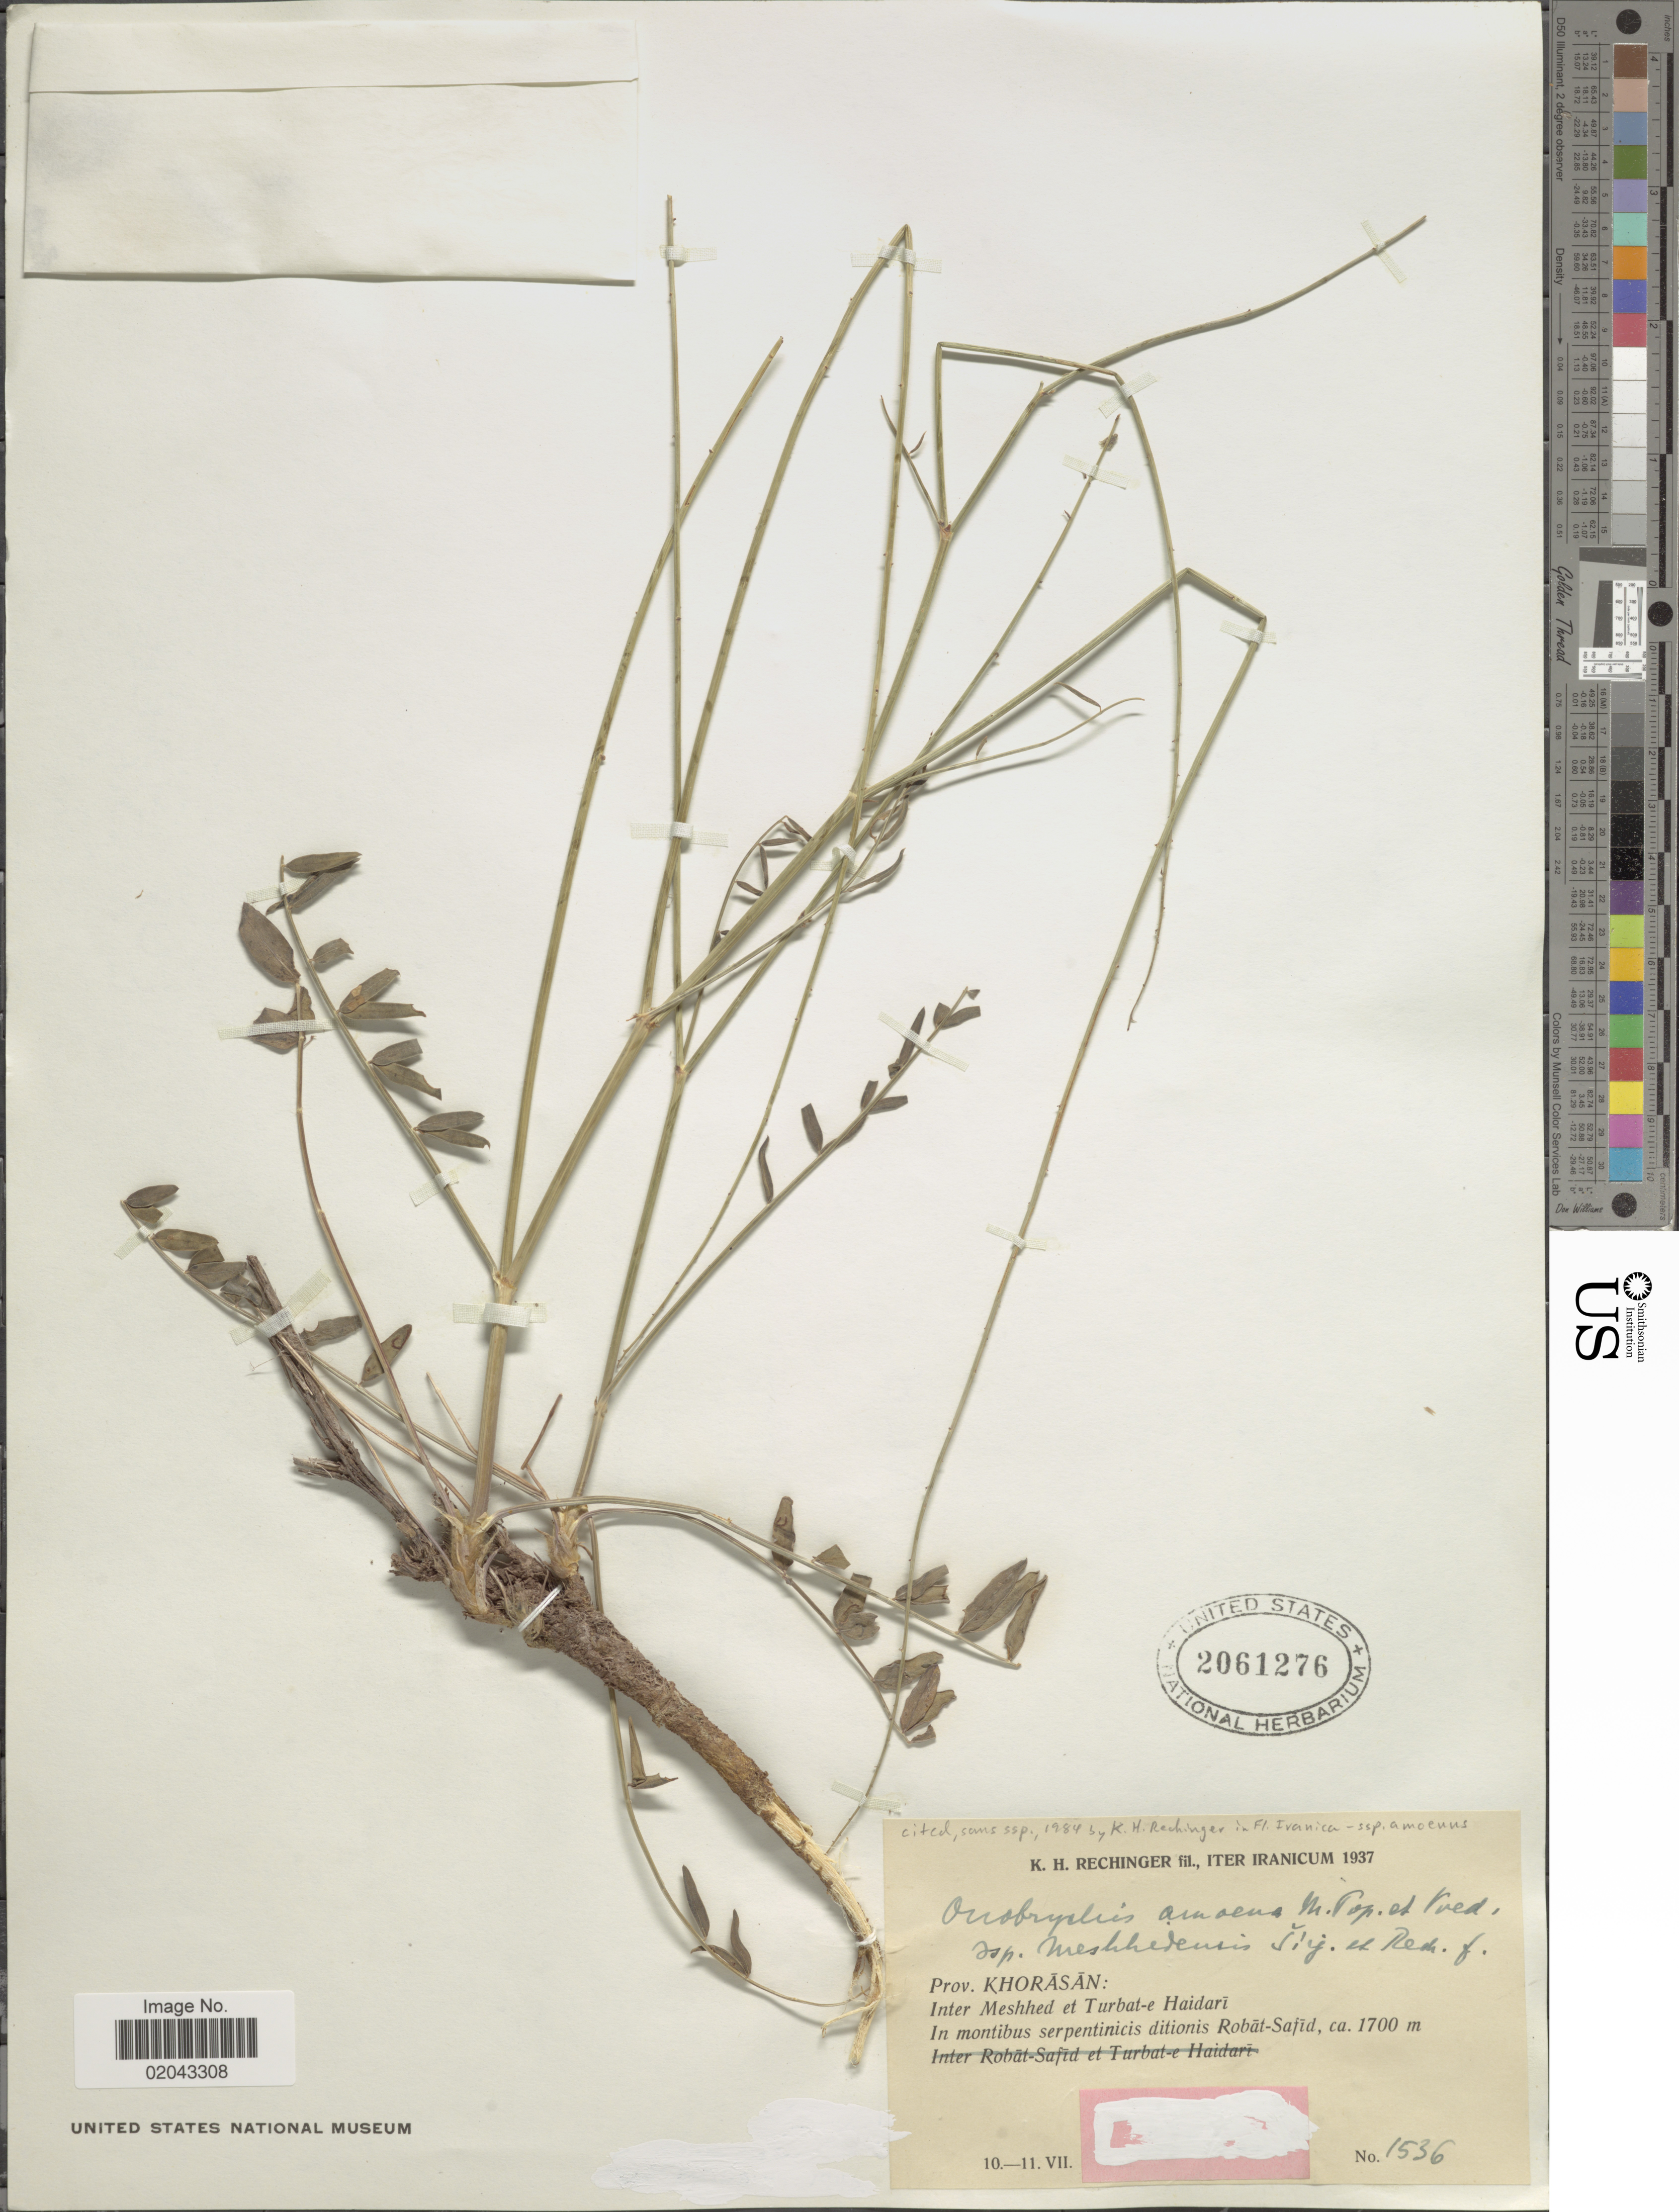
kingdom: Plantae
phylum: Tracheophyta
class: Magnoliopsida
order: Fabales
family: Fabaceae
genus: Onobrychis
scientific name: Onobrychis amoena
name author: Popov & Vved.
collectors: K. H. Rechinger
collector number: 1536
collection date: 1937-07-10/1937-07-11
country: Iran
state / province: Khorasan [obsolete]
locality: Prov. Khorasan, Inter Meshhed et Turbat- e Haidari. In montibus serpentinicis ditionis Robat-Safid.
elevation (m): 1700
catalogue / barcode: US 2061276